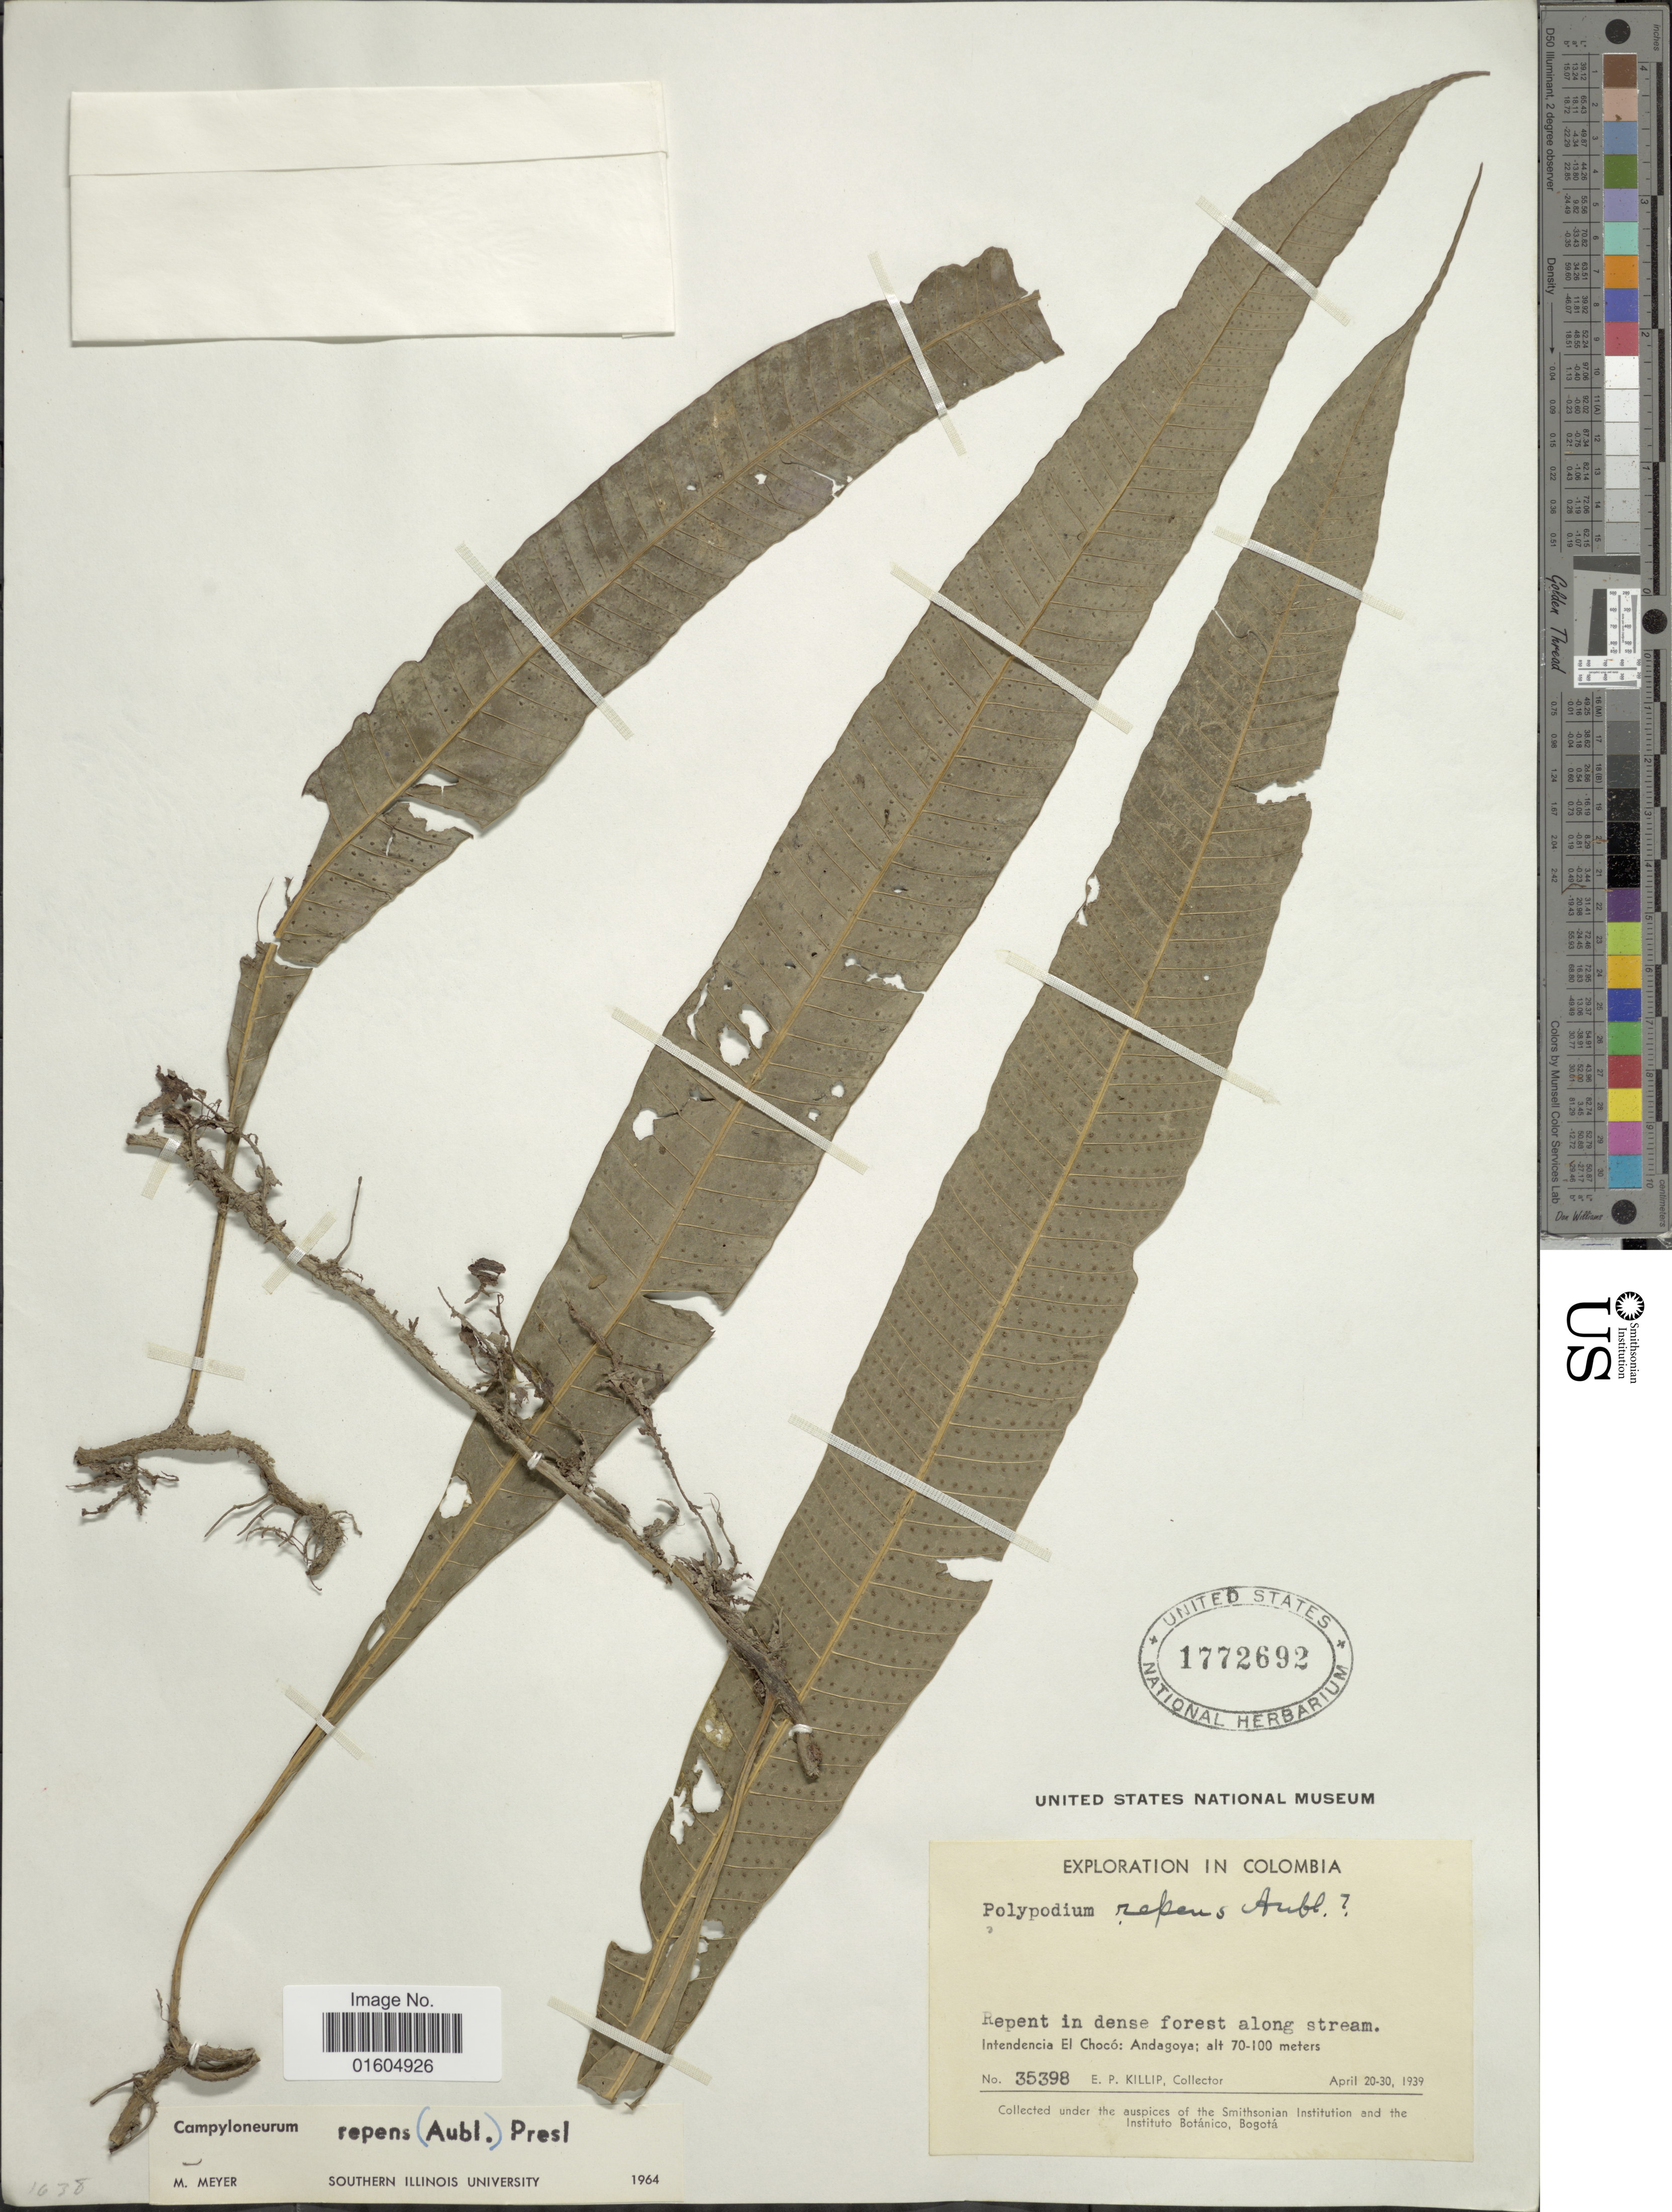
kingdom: Plantae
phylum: Tracheophyta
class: Polypodiopsida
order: Polypodiales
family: Polypodiaceae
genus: Campyloneurum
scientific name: Campyloneurum repens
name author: (Aubl.) C. Presl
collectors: E. P. Killip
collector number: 35398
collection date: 1939-04-20/1939-04-30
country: Colombia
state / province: Chocó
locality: Colombia. Intendencia El Choco: Andagoya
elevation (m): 70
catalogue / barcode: US 1772692